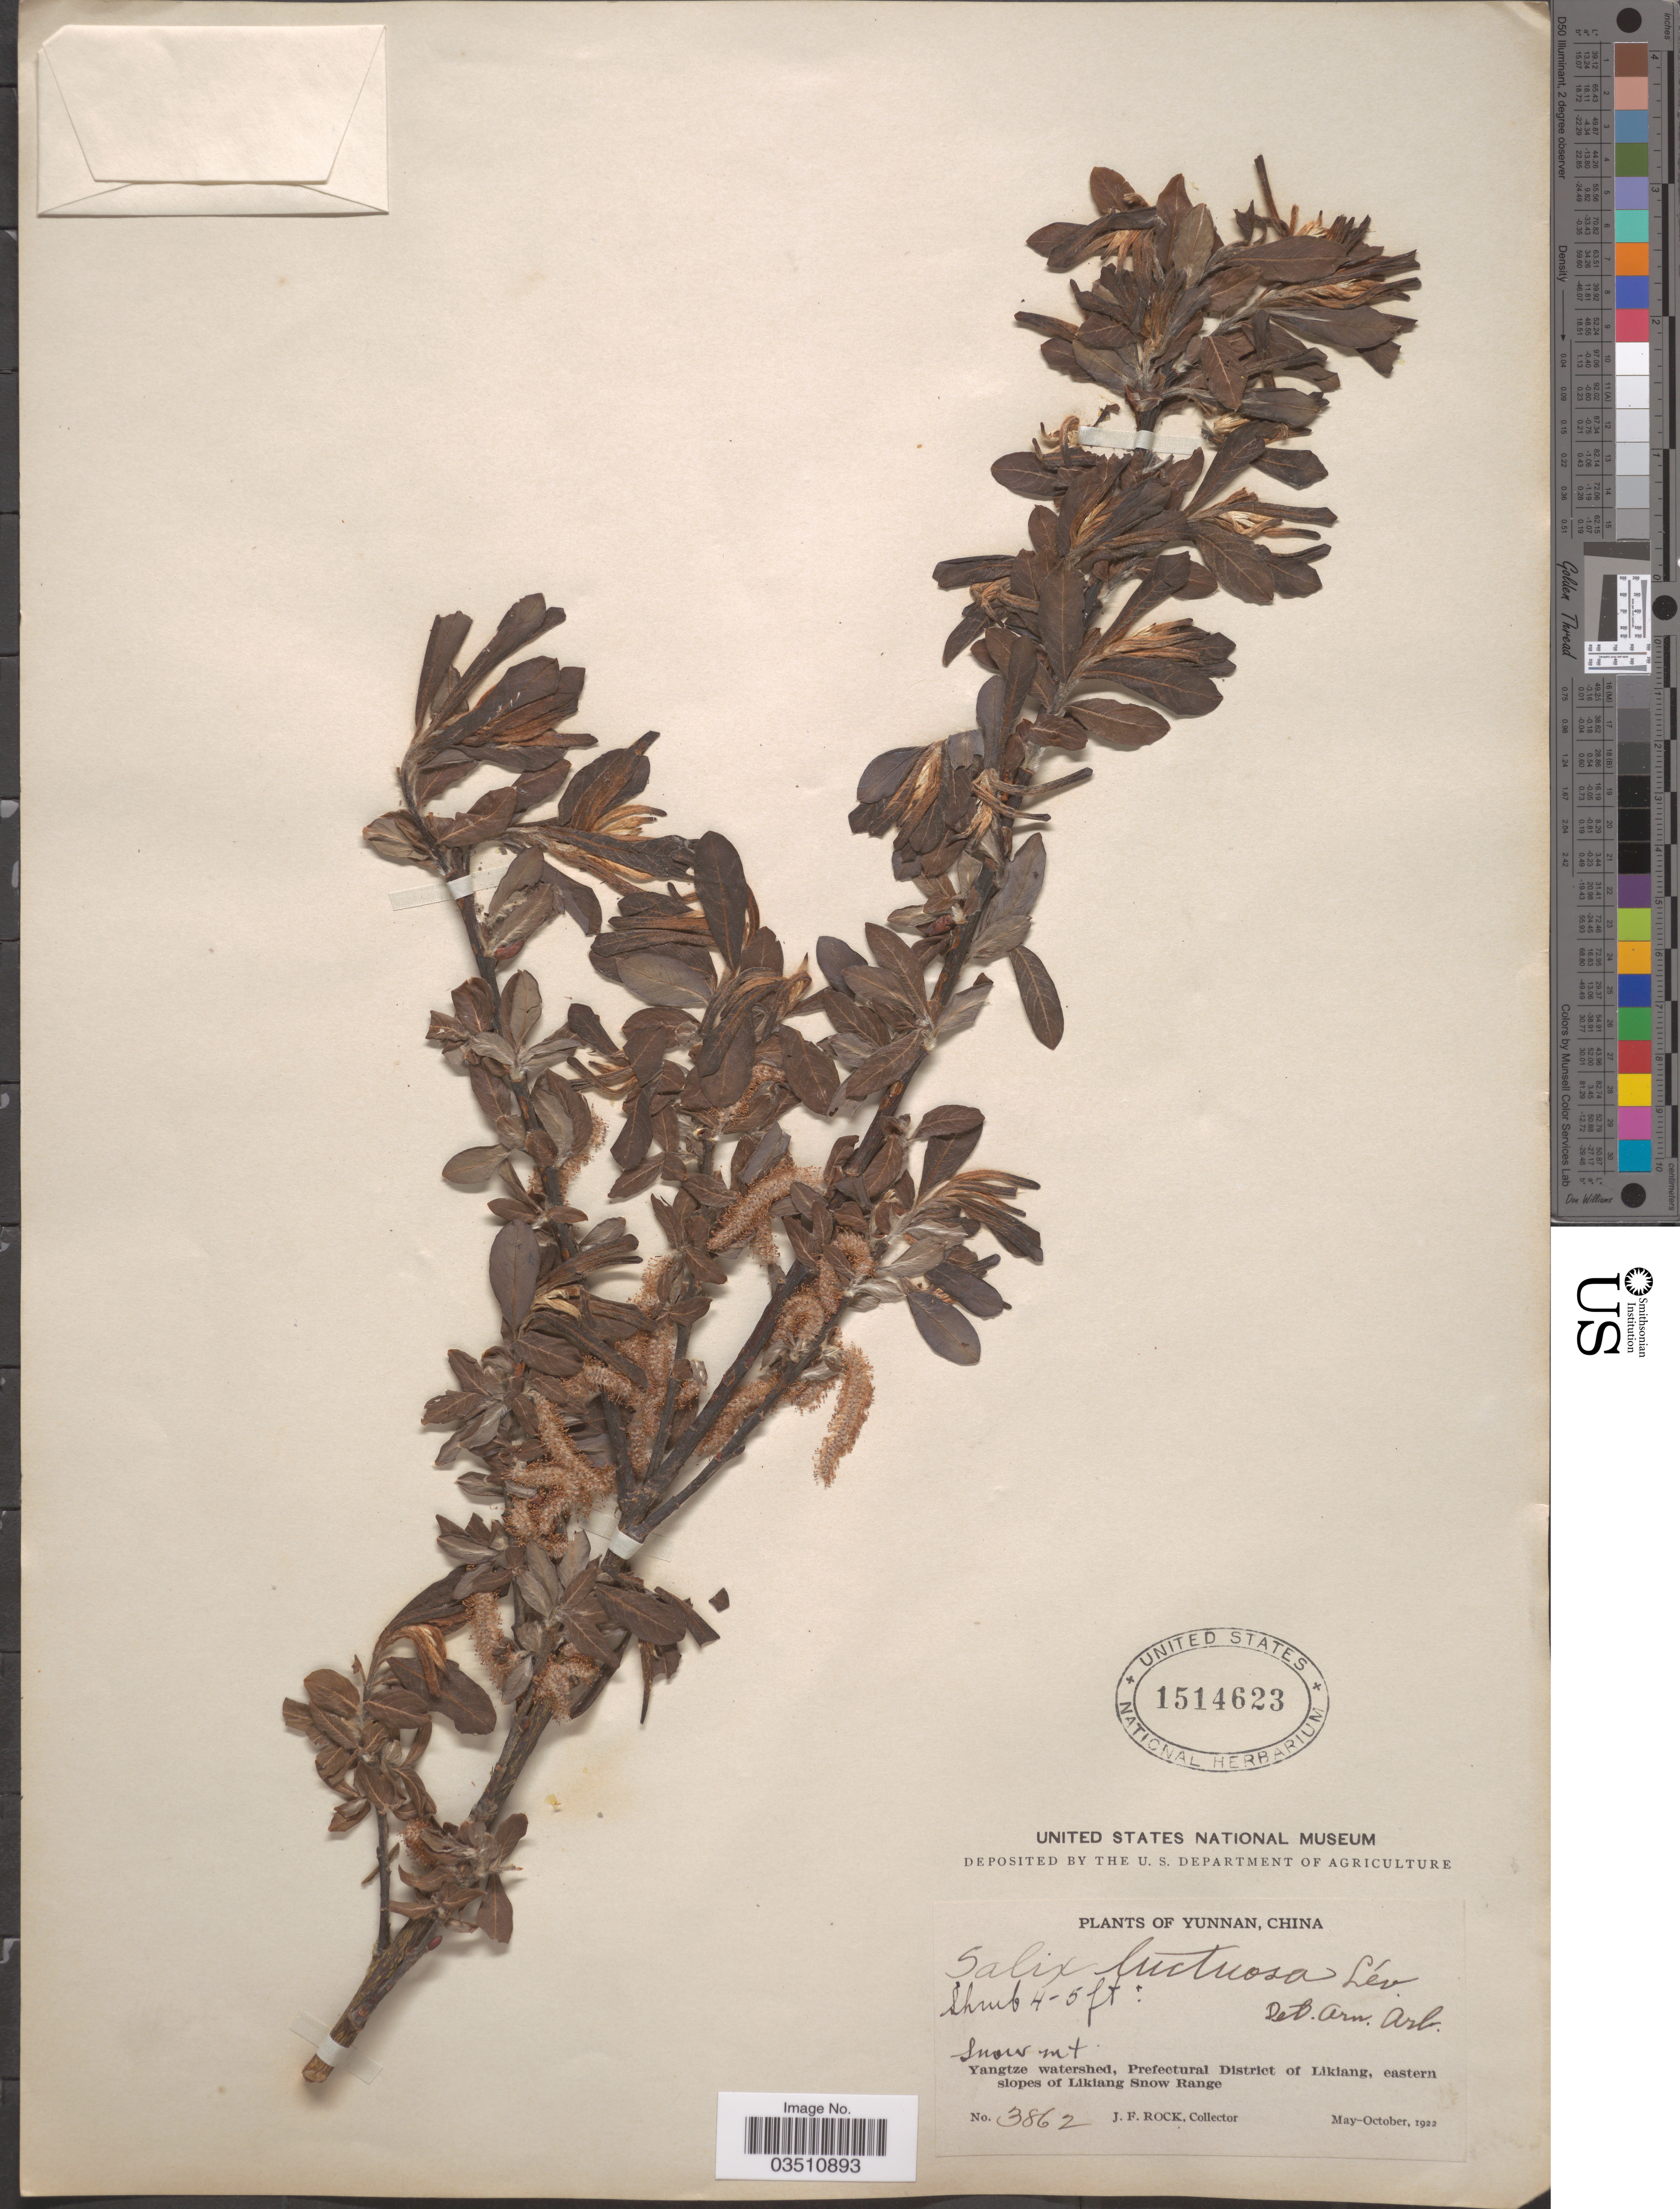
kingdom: Plantae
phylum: Tracheophyta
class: Magnoliopsida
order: Malpighiales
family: Salicaceae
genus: Salix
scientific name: Salix luctuosa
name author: H. Lév.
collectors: J. Rock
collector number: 3862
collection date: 1922-05/1922-10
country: China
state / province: Yunnan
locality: Snow Mt. Yangtze watershed, Prefectural District of Likiang, eastern slopes of Likiang Snow Range.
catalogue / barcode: US 1514623